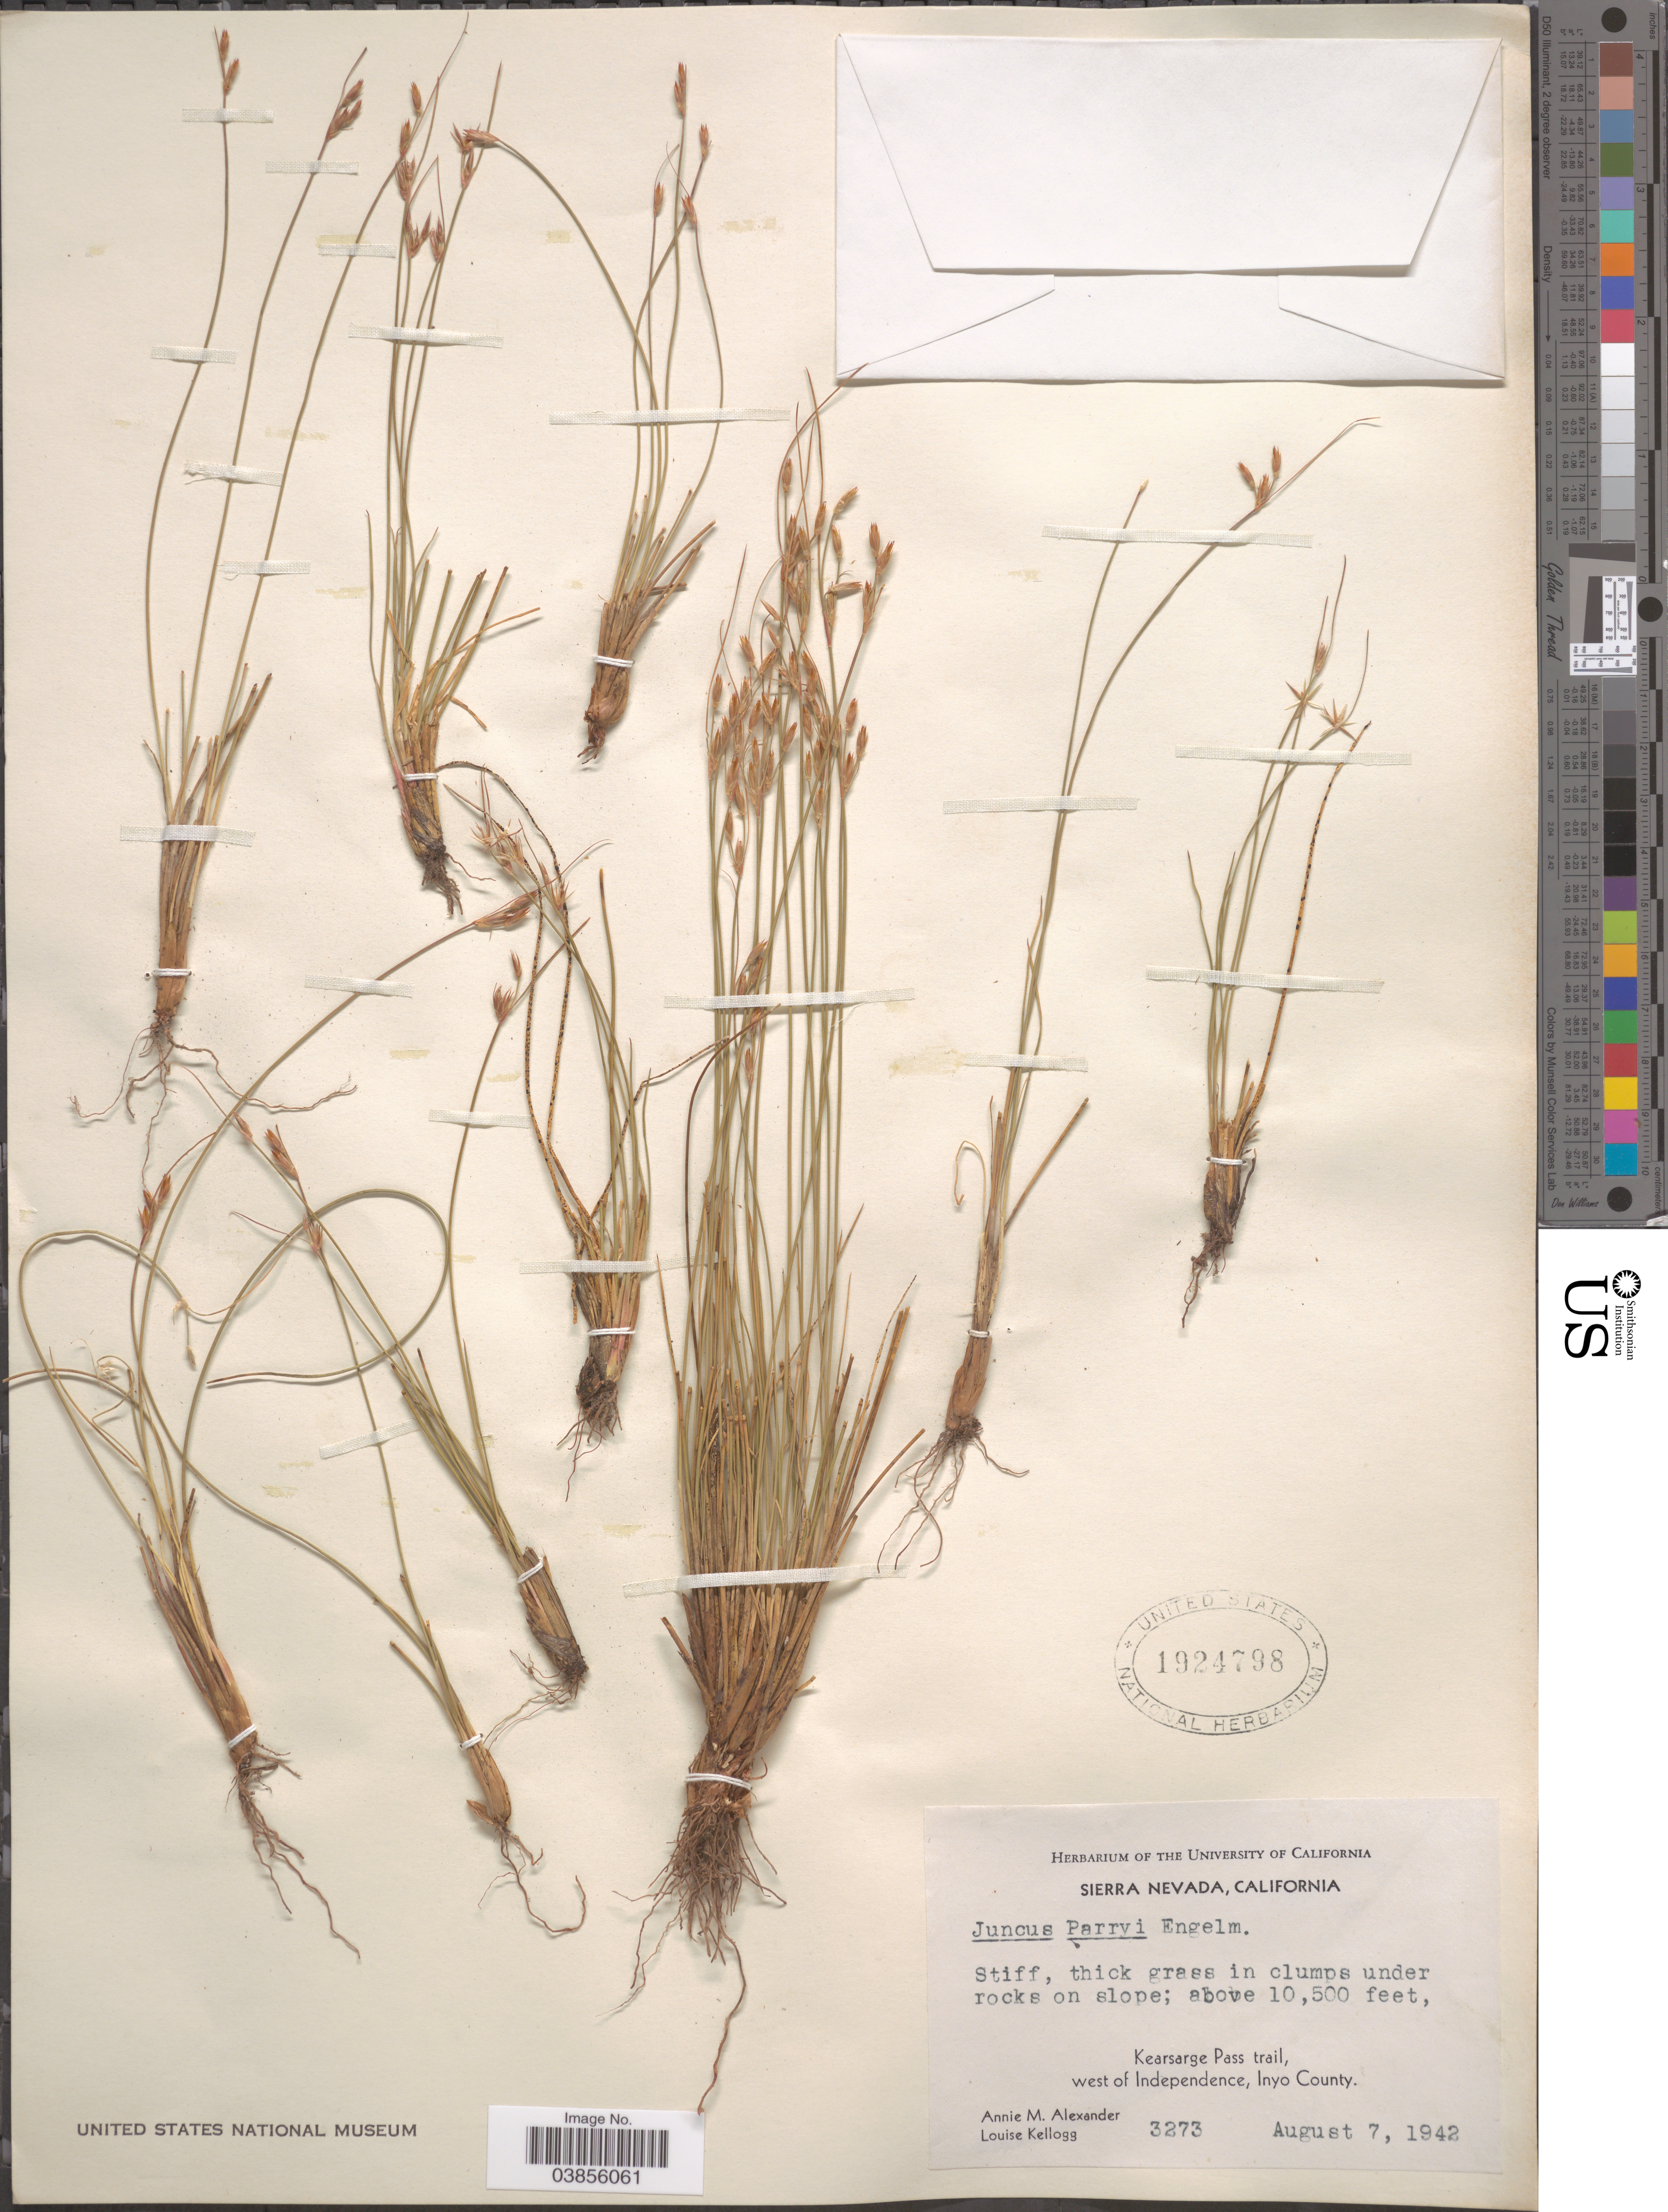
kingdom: Plantae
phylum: Tracheophyta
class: Liliopsida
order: Poales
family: Juncaceae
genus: Juncus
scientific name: Juncus parryi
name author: Engelm.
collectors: A. M. Alexander & L. Kellogg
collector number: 3273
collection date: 1942-08-07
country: United States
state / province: California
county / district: Inyo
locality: Sierra Nevada. On slope. Kearsarge Pass trail, west of Independence, Inyo County.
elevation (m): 3200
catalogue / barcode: US 1924798